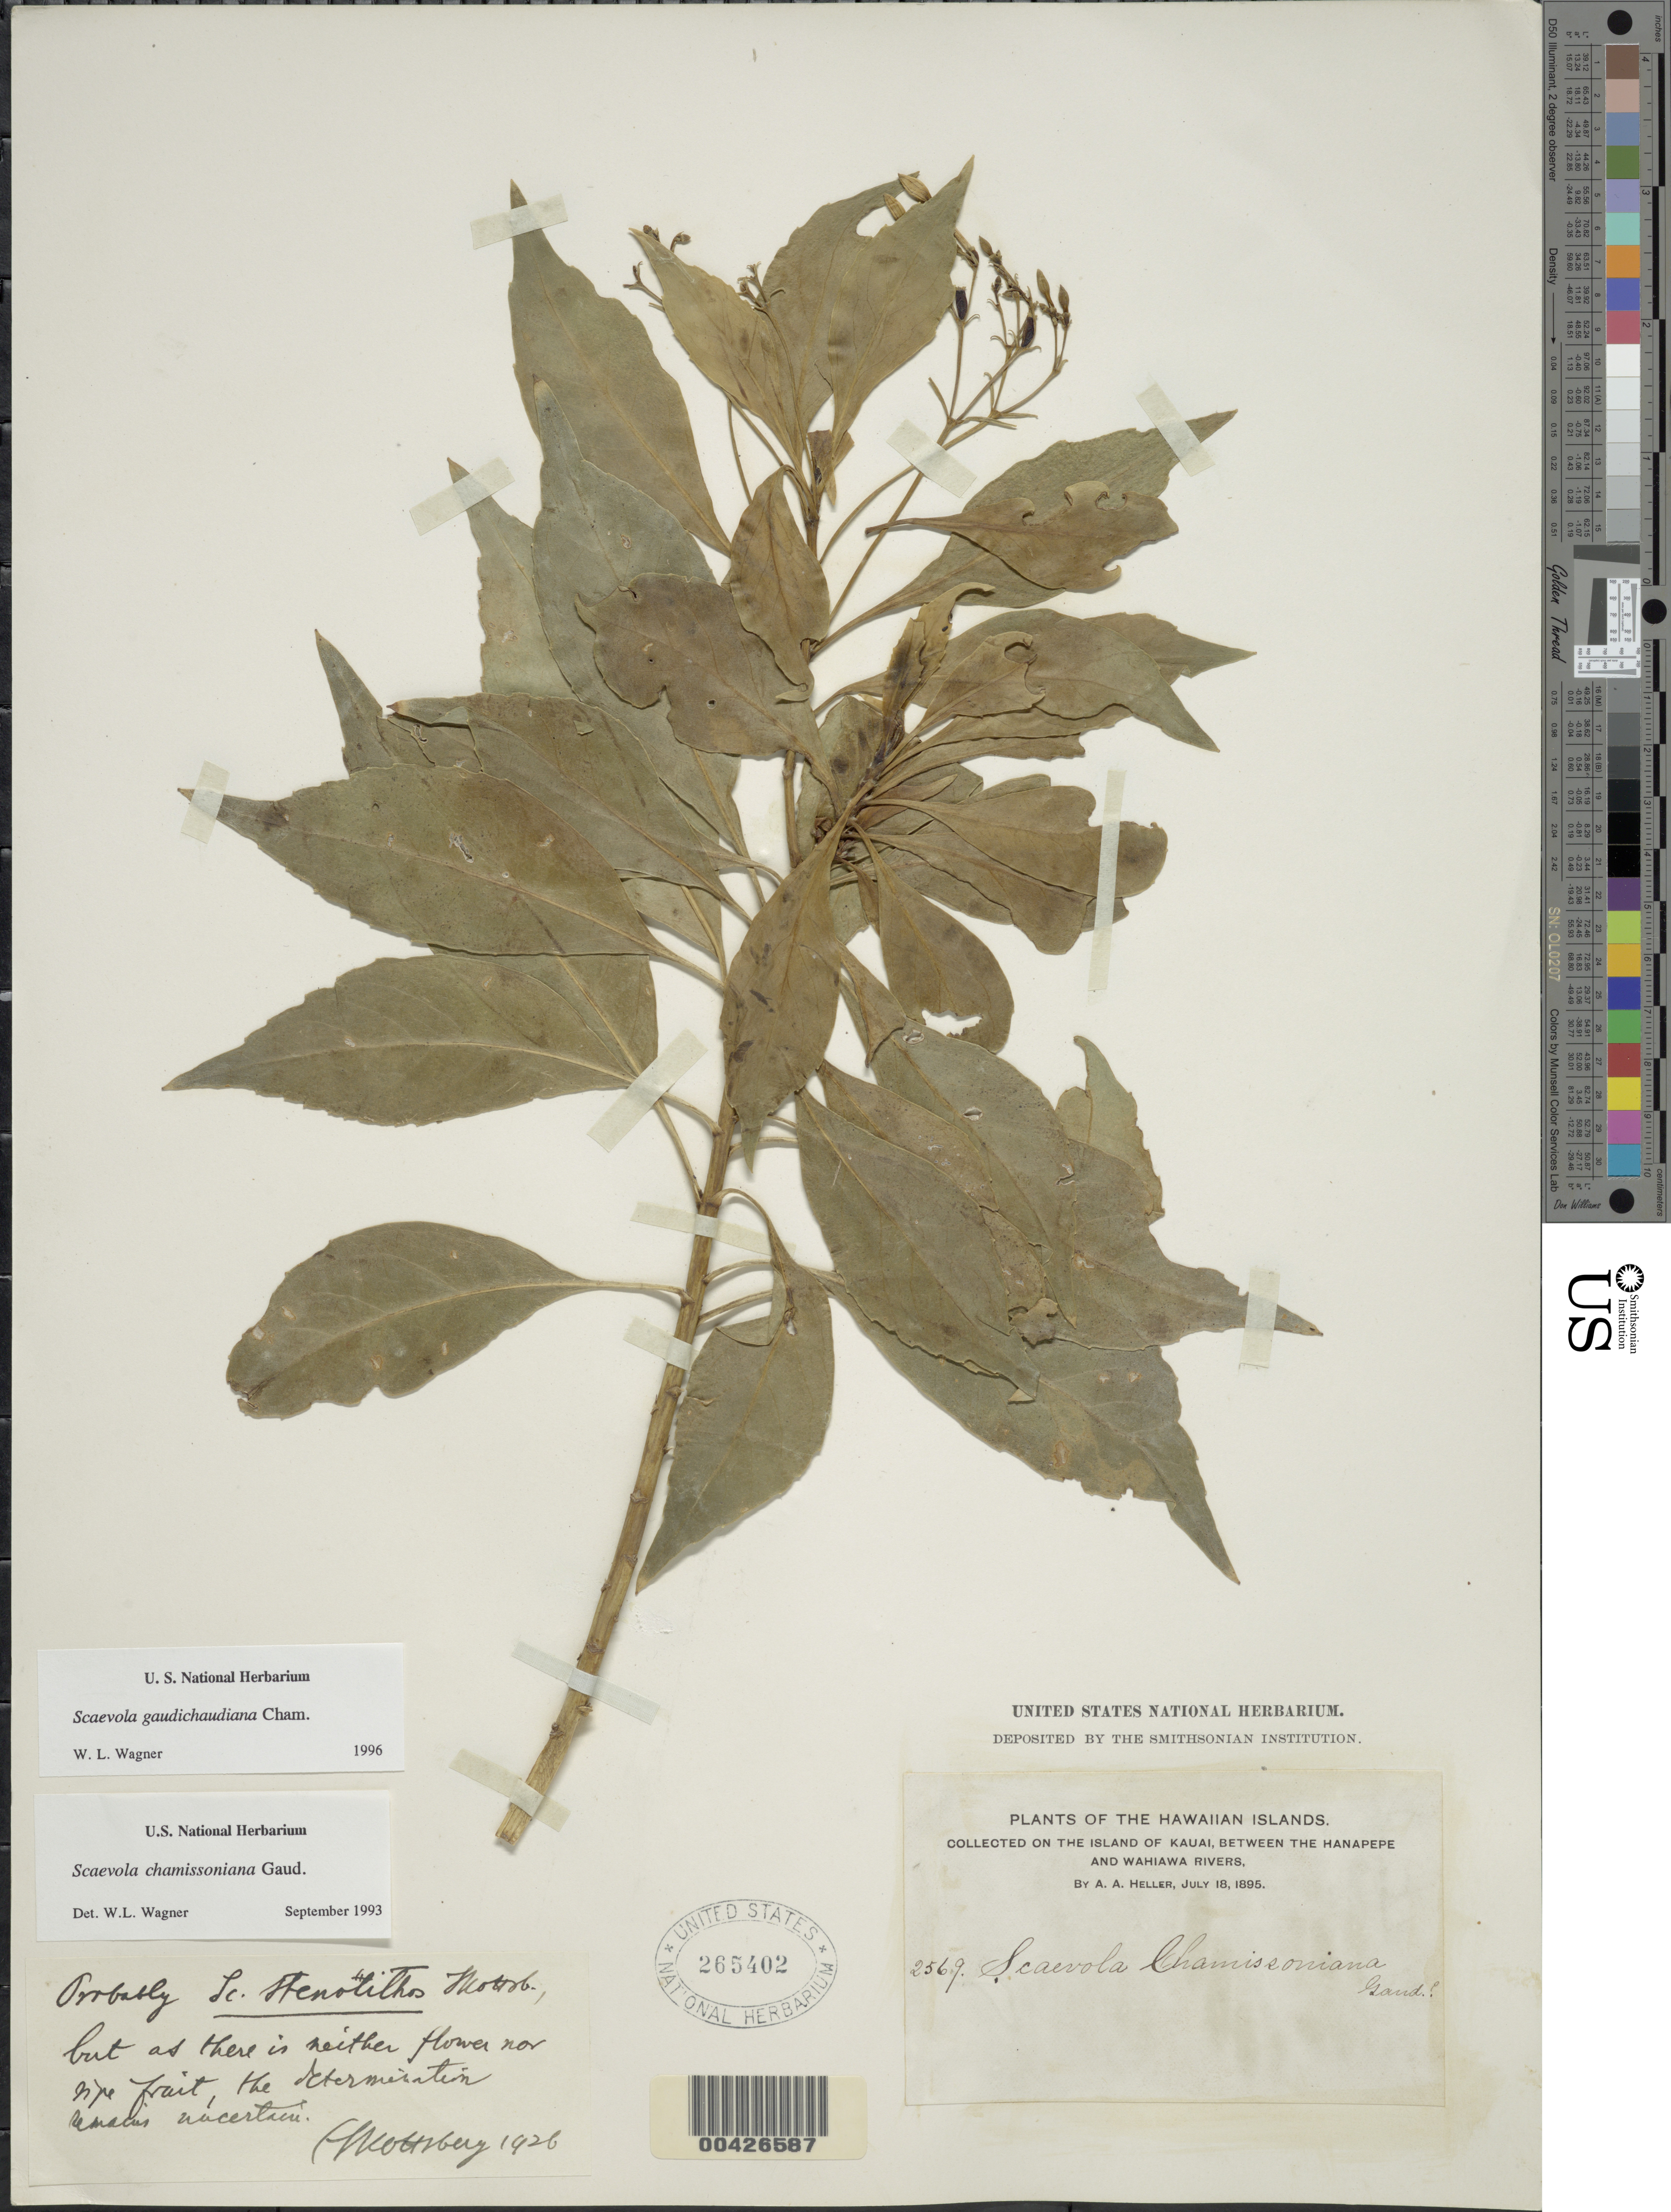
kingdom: Plantae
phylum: Tracheophyta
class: Magnoliopsida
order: Asterales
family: Goodeniaceae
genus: Scaevola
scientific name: Scaevola gaudichaudiana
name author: Cham.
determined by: Wagner, W. L., (BOT), Smithsonian Institution - National Museum of Natural History (UNITED STATES)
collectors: A. A. Heller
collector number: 2569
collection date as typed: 18 Jul 1895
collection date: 1895-07-18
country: United States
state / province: Hawaii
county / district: Kauai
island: Kaua'i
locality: on the island of Kauai, between the Hanapepe and Wahiawa rivers.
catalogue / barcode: US 265402